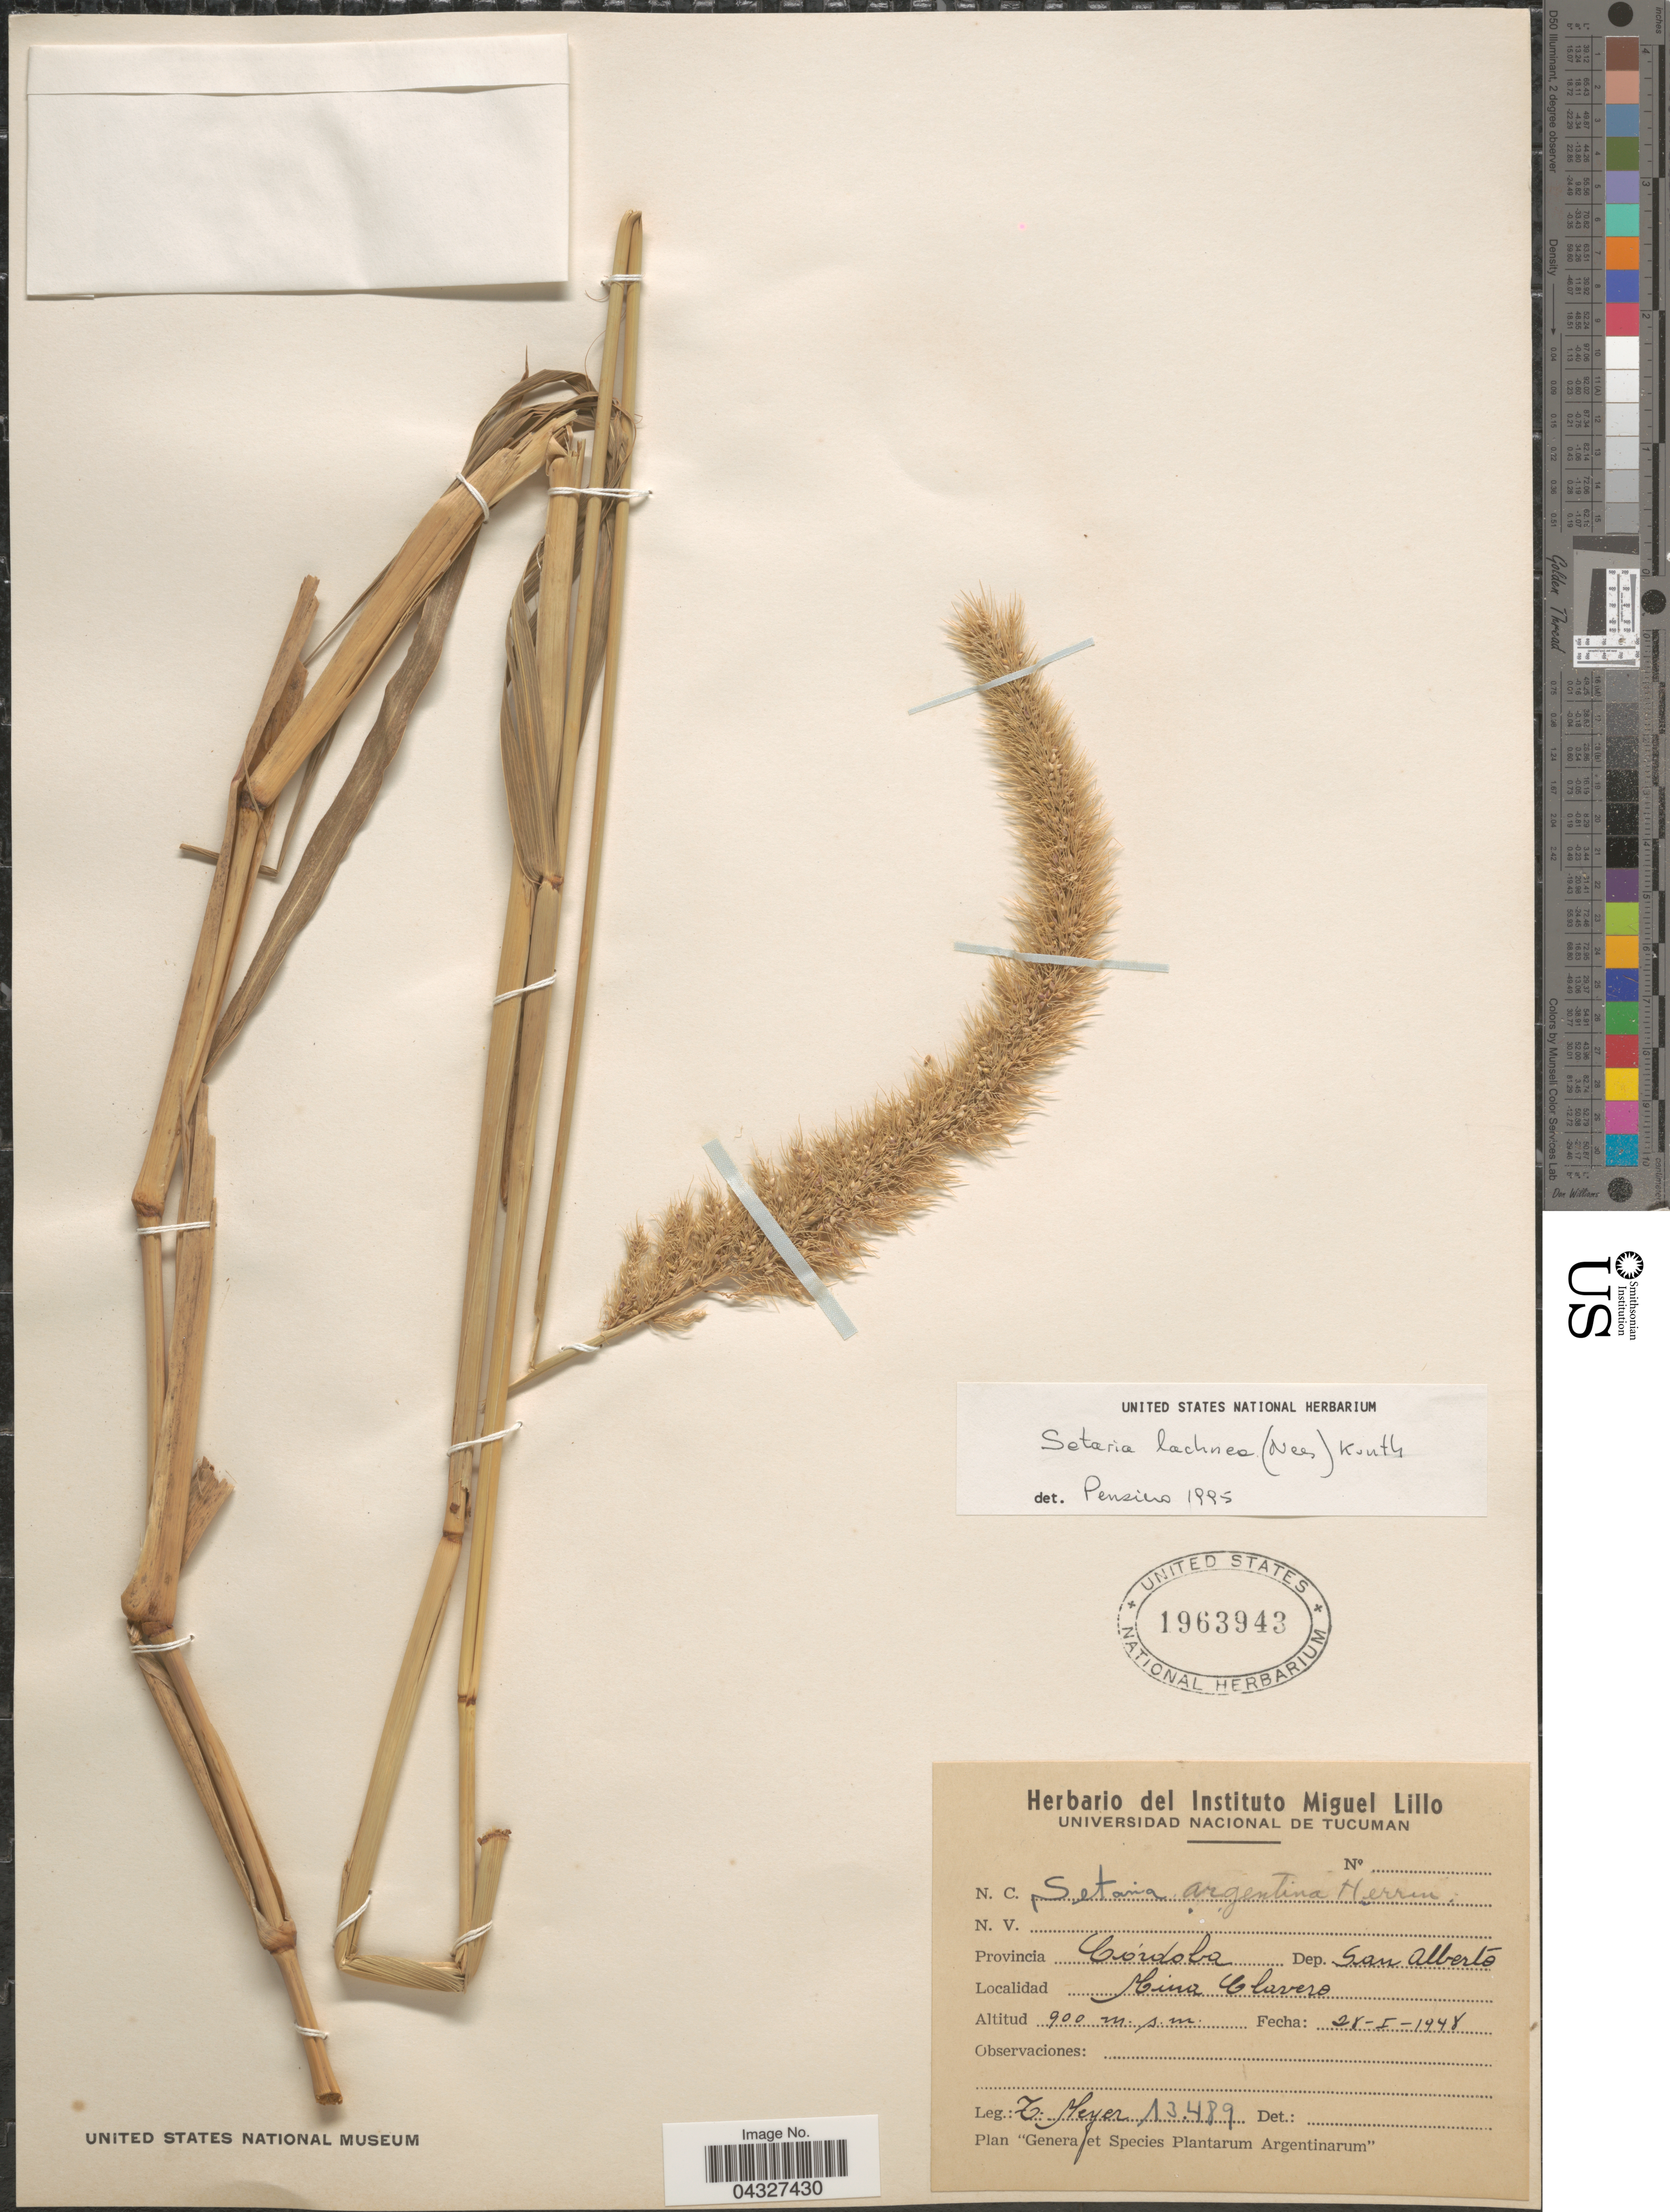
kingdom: Plantae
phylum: Tracheophyta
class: Liliopsida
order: Poales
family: Poaceae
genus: Setaria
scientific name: Setaria lachnea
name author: (Nees) Kunth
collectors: T. Meyer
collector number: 13489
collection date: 1948-01-28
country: Argentina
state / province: Cordoba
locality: Provincia Córdoba. Dep. San Alberto. Mina Clavero.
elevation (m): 900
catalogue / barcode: US 1963943